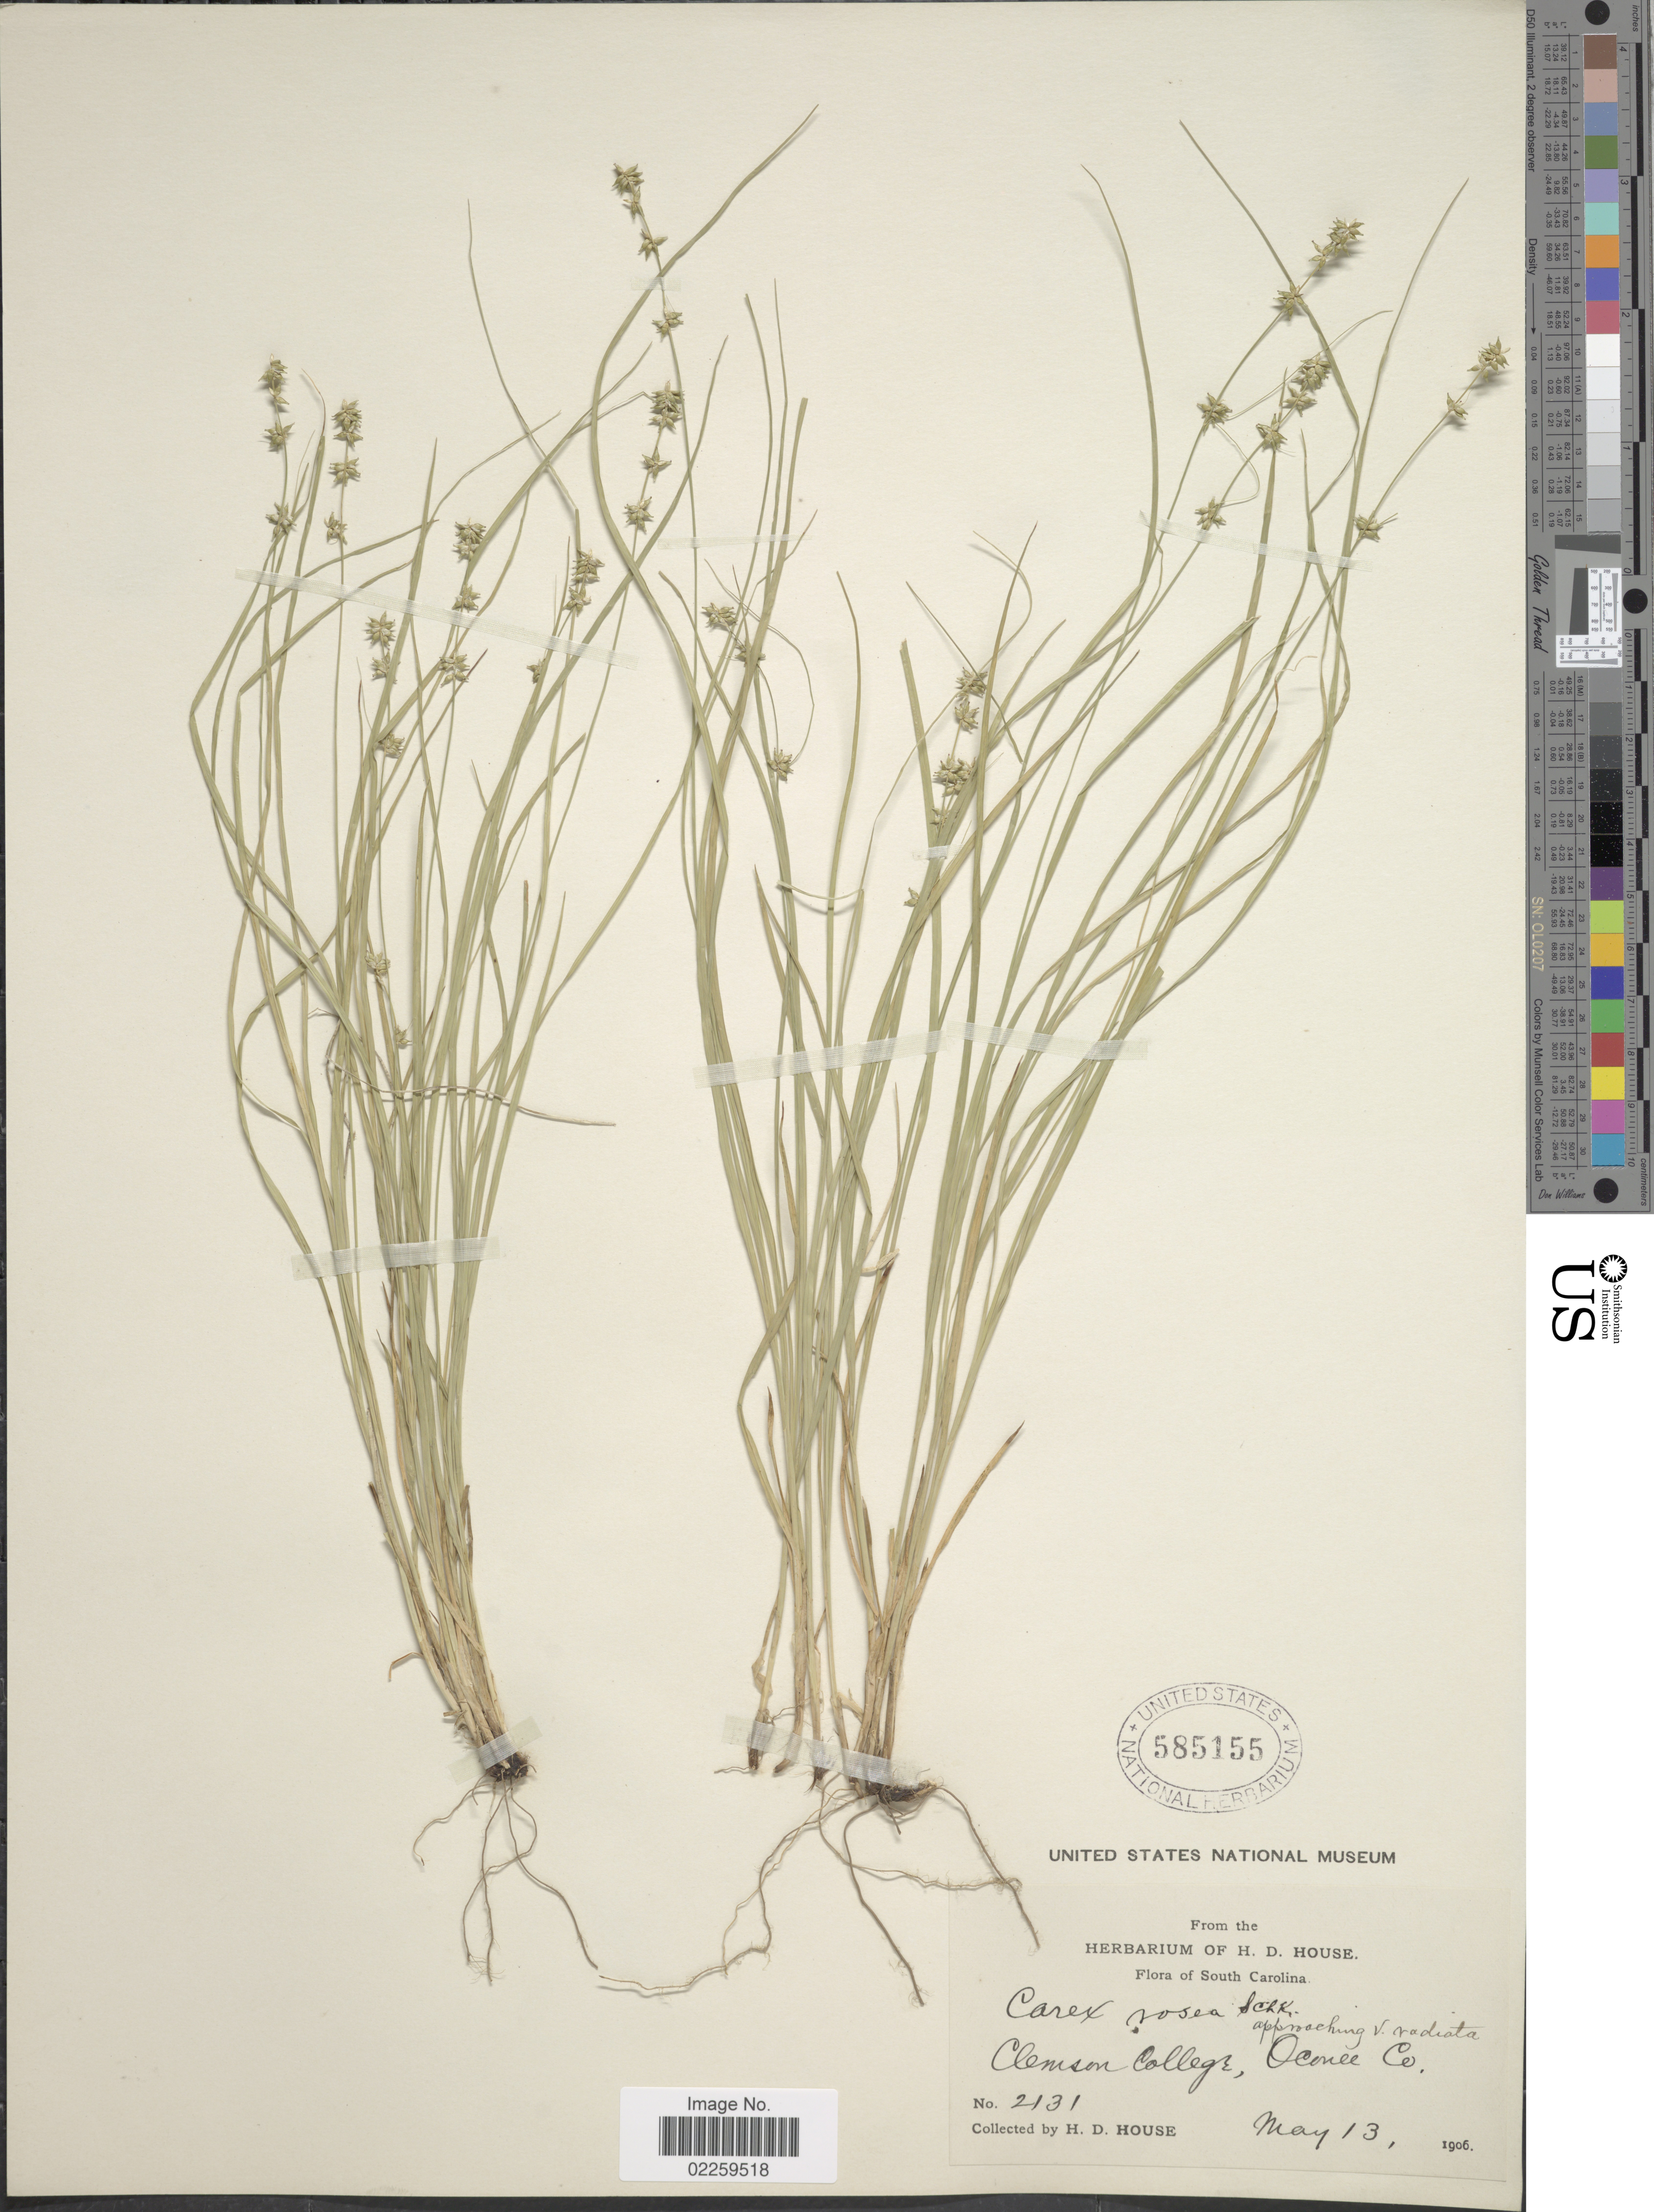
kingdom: Plantae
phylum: Tracheophyta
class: Liliopsida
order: Poales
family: Cyperaceae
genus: Carex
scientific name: Carex rosea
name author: Willd.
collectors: H. D. House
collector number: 2131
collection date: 1906-05-13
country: United States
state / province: South Carolina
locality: South Carolina, Clemson College, Oconee Co.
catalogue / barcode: US 585155